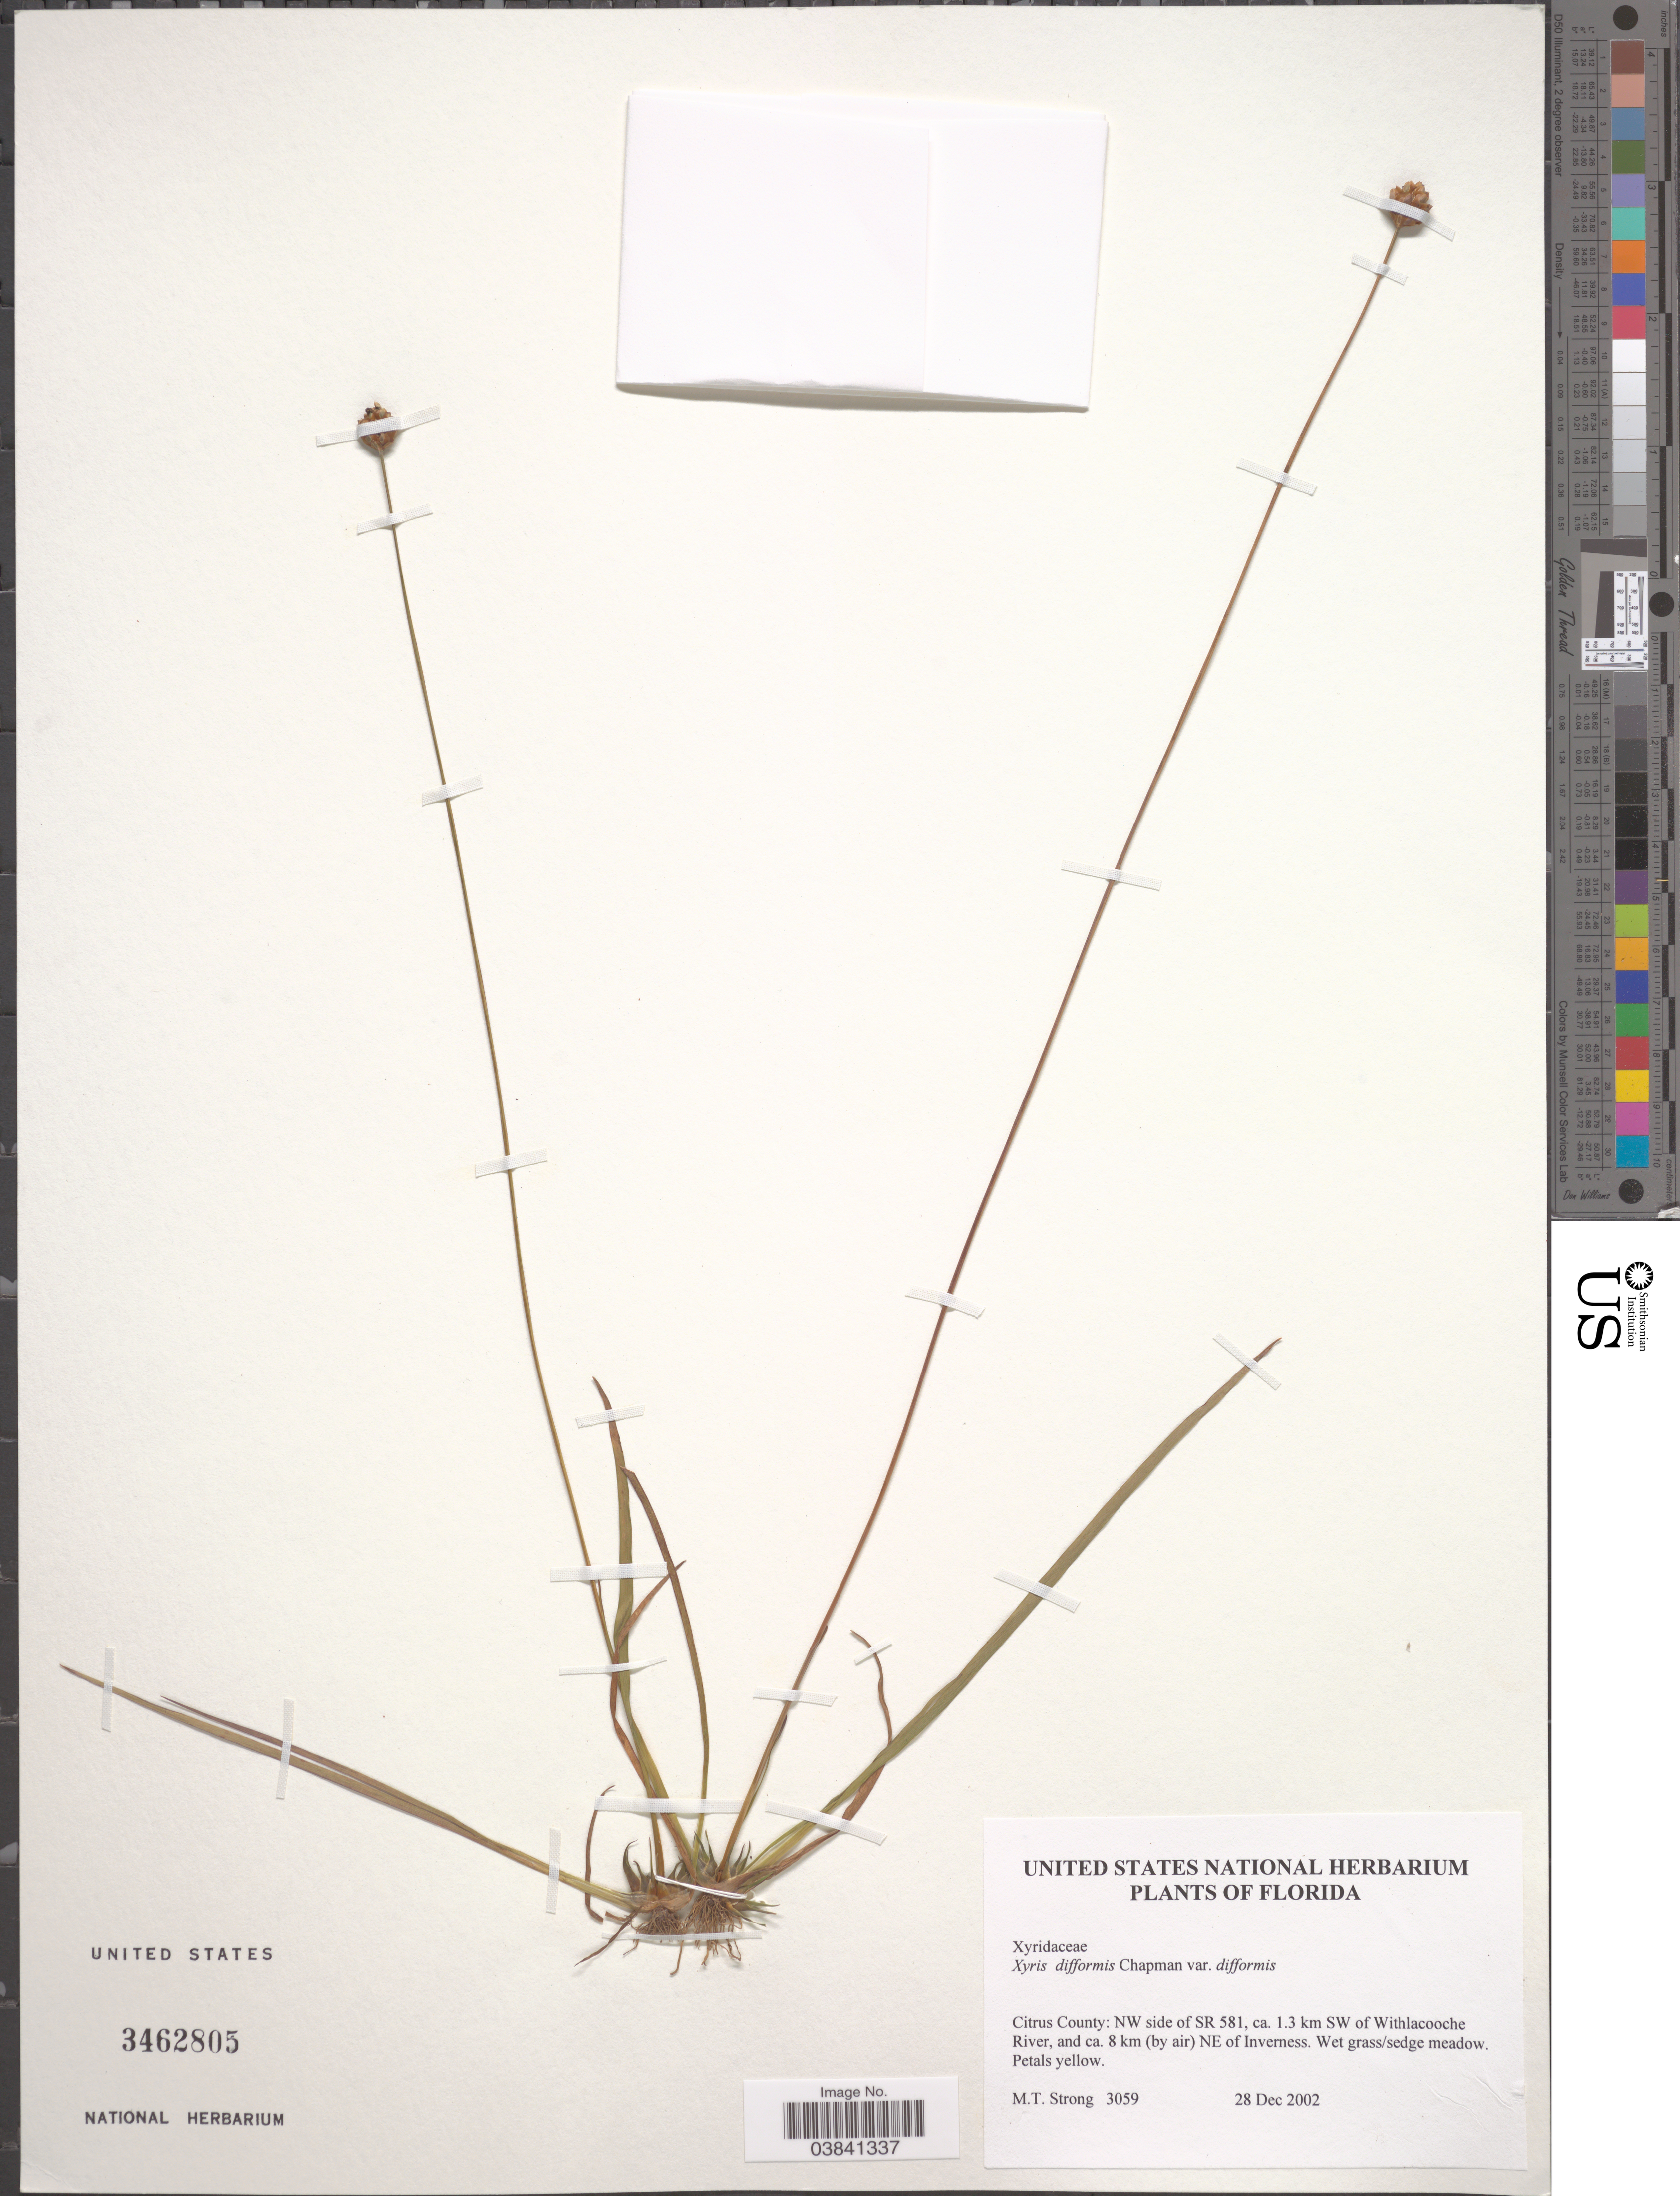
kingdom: Plantae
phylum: Tracheophyta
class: Liliopsida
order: Poales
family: Xyridaceae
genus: Xyris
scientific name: Xyris difformis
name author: Chapm.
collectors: M. T. Strong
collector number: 3059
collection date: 2002-12-28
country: United States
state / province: Florida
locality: Citrus County: NW side of SR 581, ca. 1.3 km SW of Withlacooche River, and ca. 8 km (by air) NE of Inverness.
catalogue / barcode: US 3462805